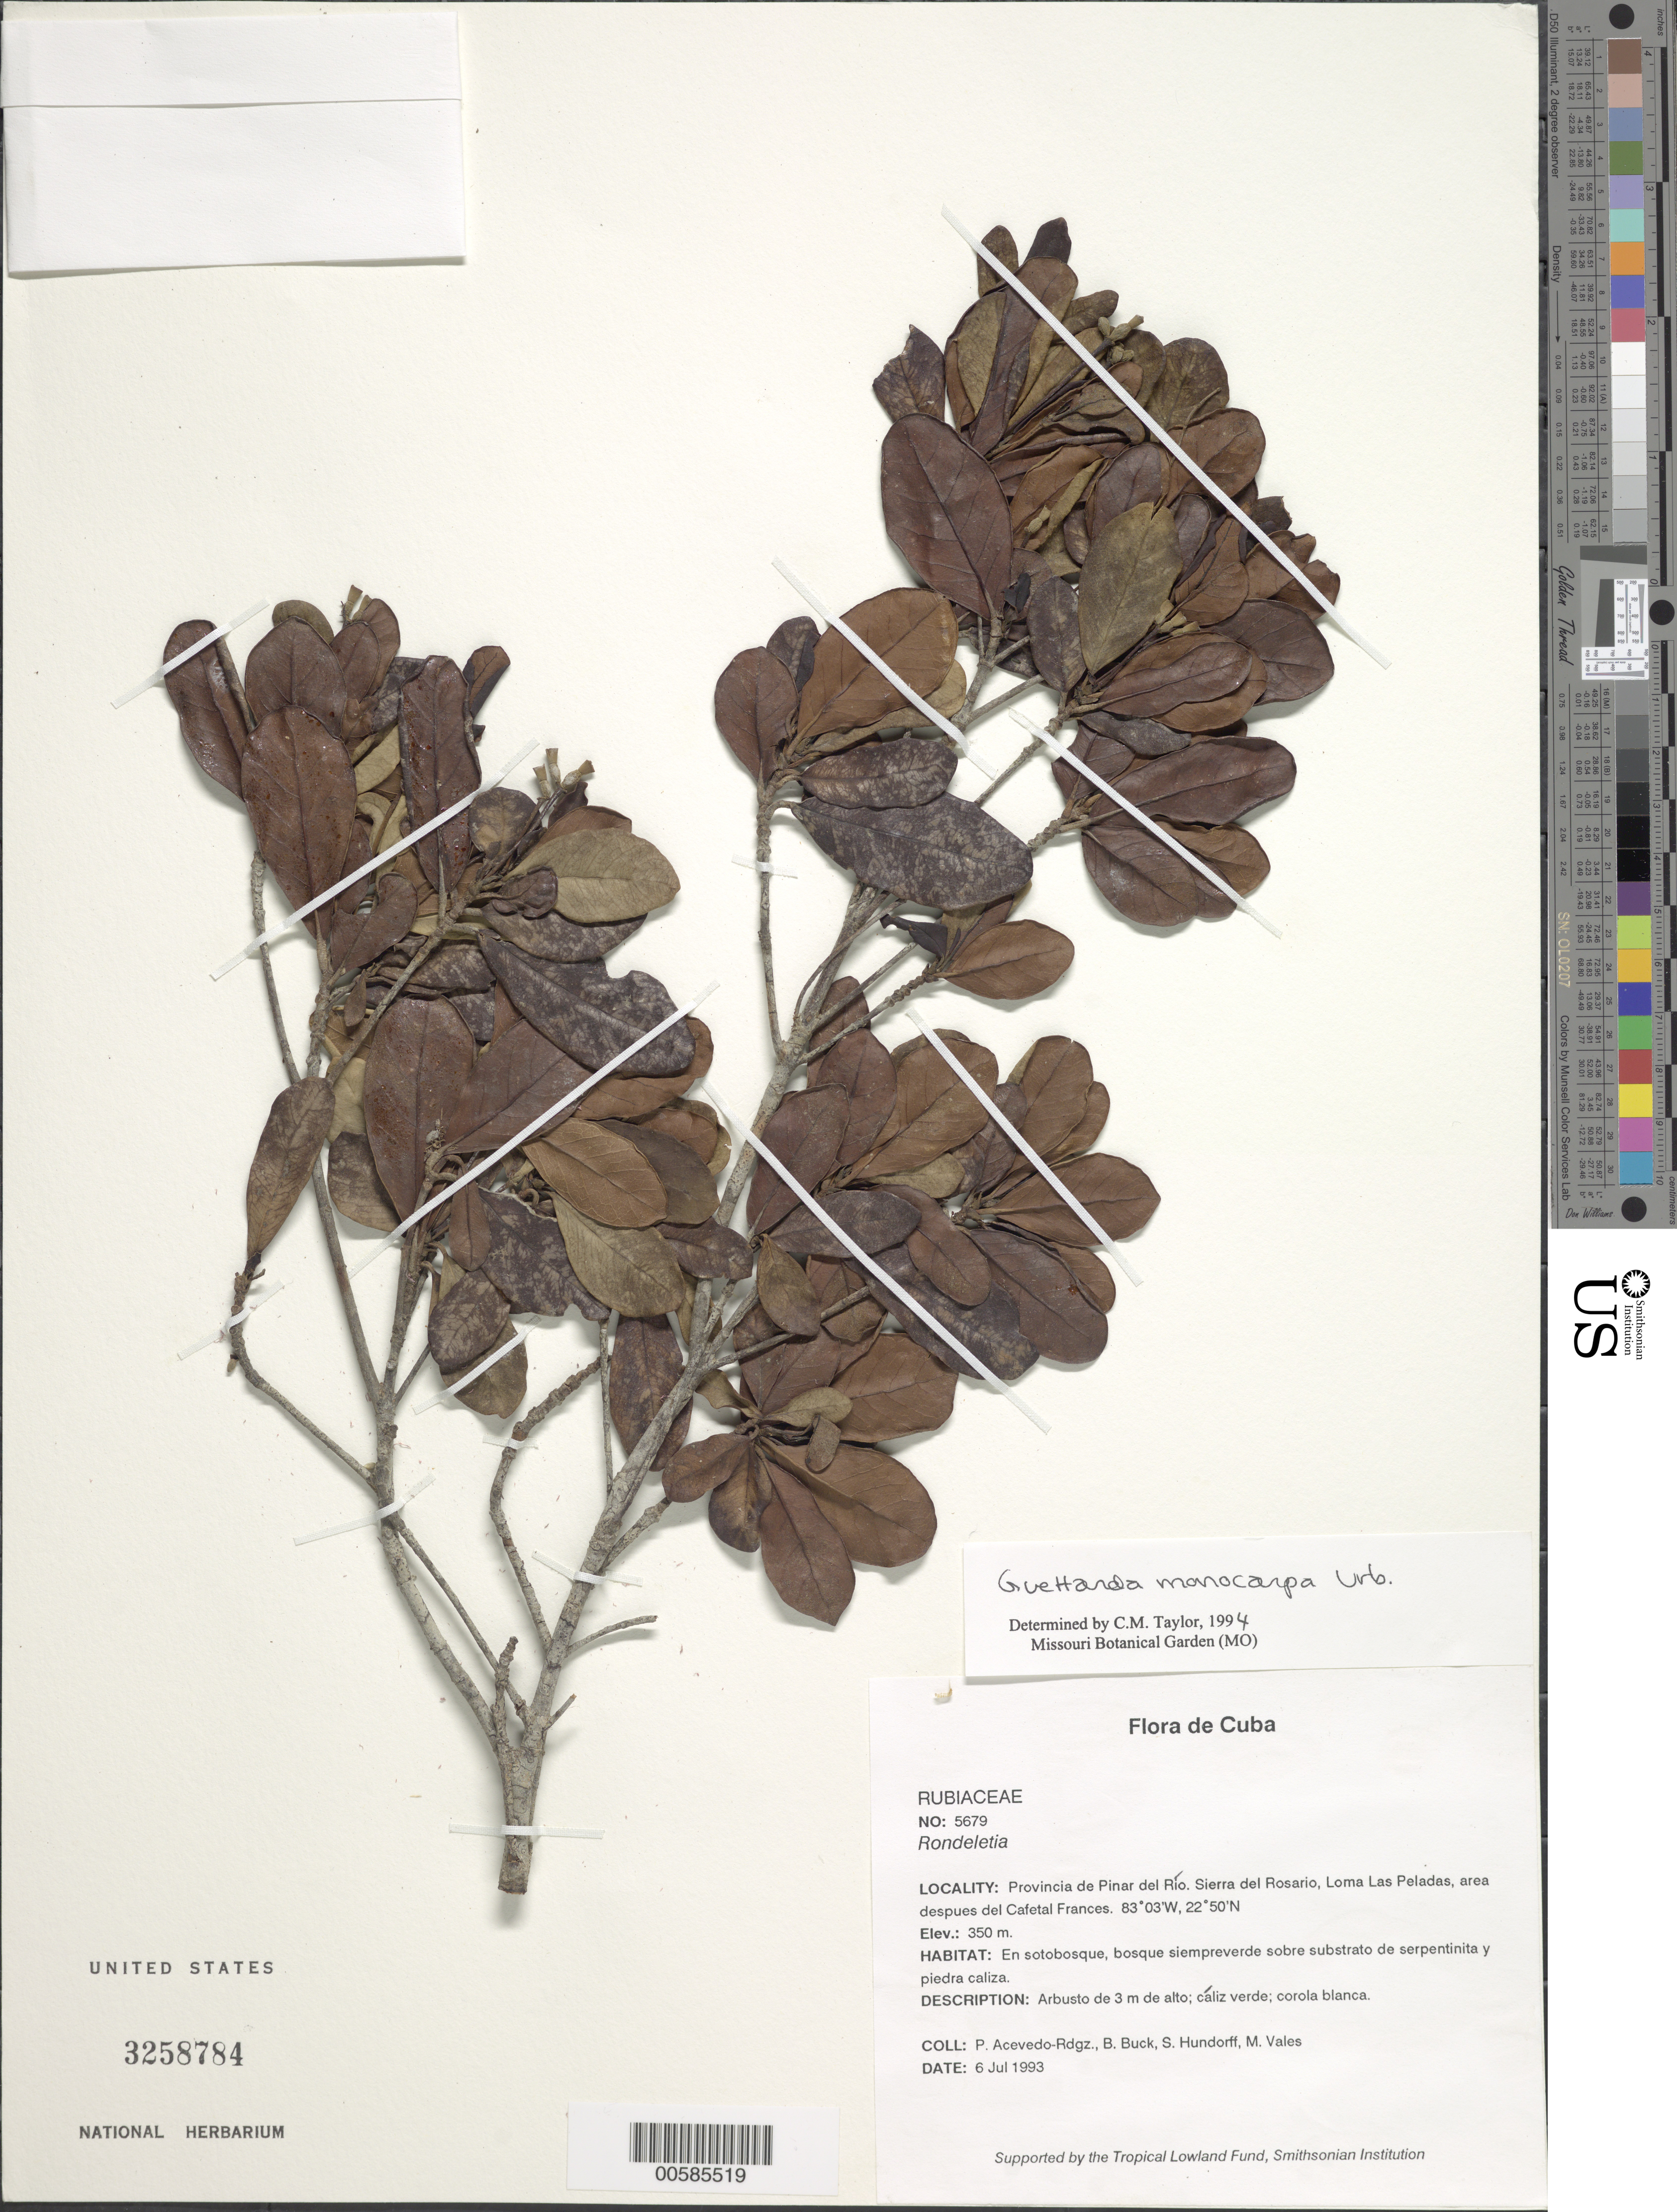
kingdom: Plantae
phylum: Tracheophyta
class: Magnoliopsida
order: Gentianales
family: Rubiaceae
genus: Guettarda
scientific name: Guettarda monocarpa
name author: Urb.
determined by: Taylor, Charlotte M.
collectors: P. Acevedo-Rodr., B. Buck, S. Hundorf & M. Vales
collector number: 5679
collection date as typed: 06 Jul 1993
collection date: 1993-07-06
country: Cuba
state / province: Pinar del Rio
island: Cuba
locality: Provincia de Pinar del Río Sierra del Rosario, Loma Las Peladas, area despues del Cafetal Frances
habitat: En sotobosque, bosque siempreverde sobre substrato de serpentinita y piedra caliza.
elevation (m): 350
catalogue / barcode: US 3258784